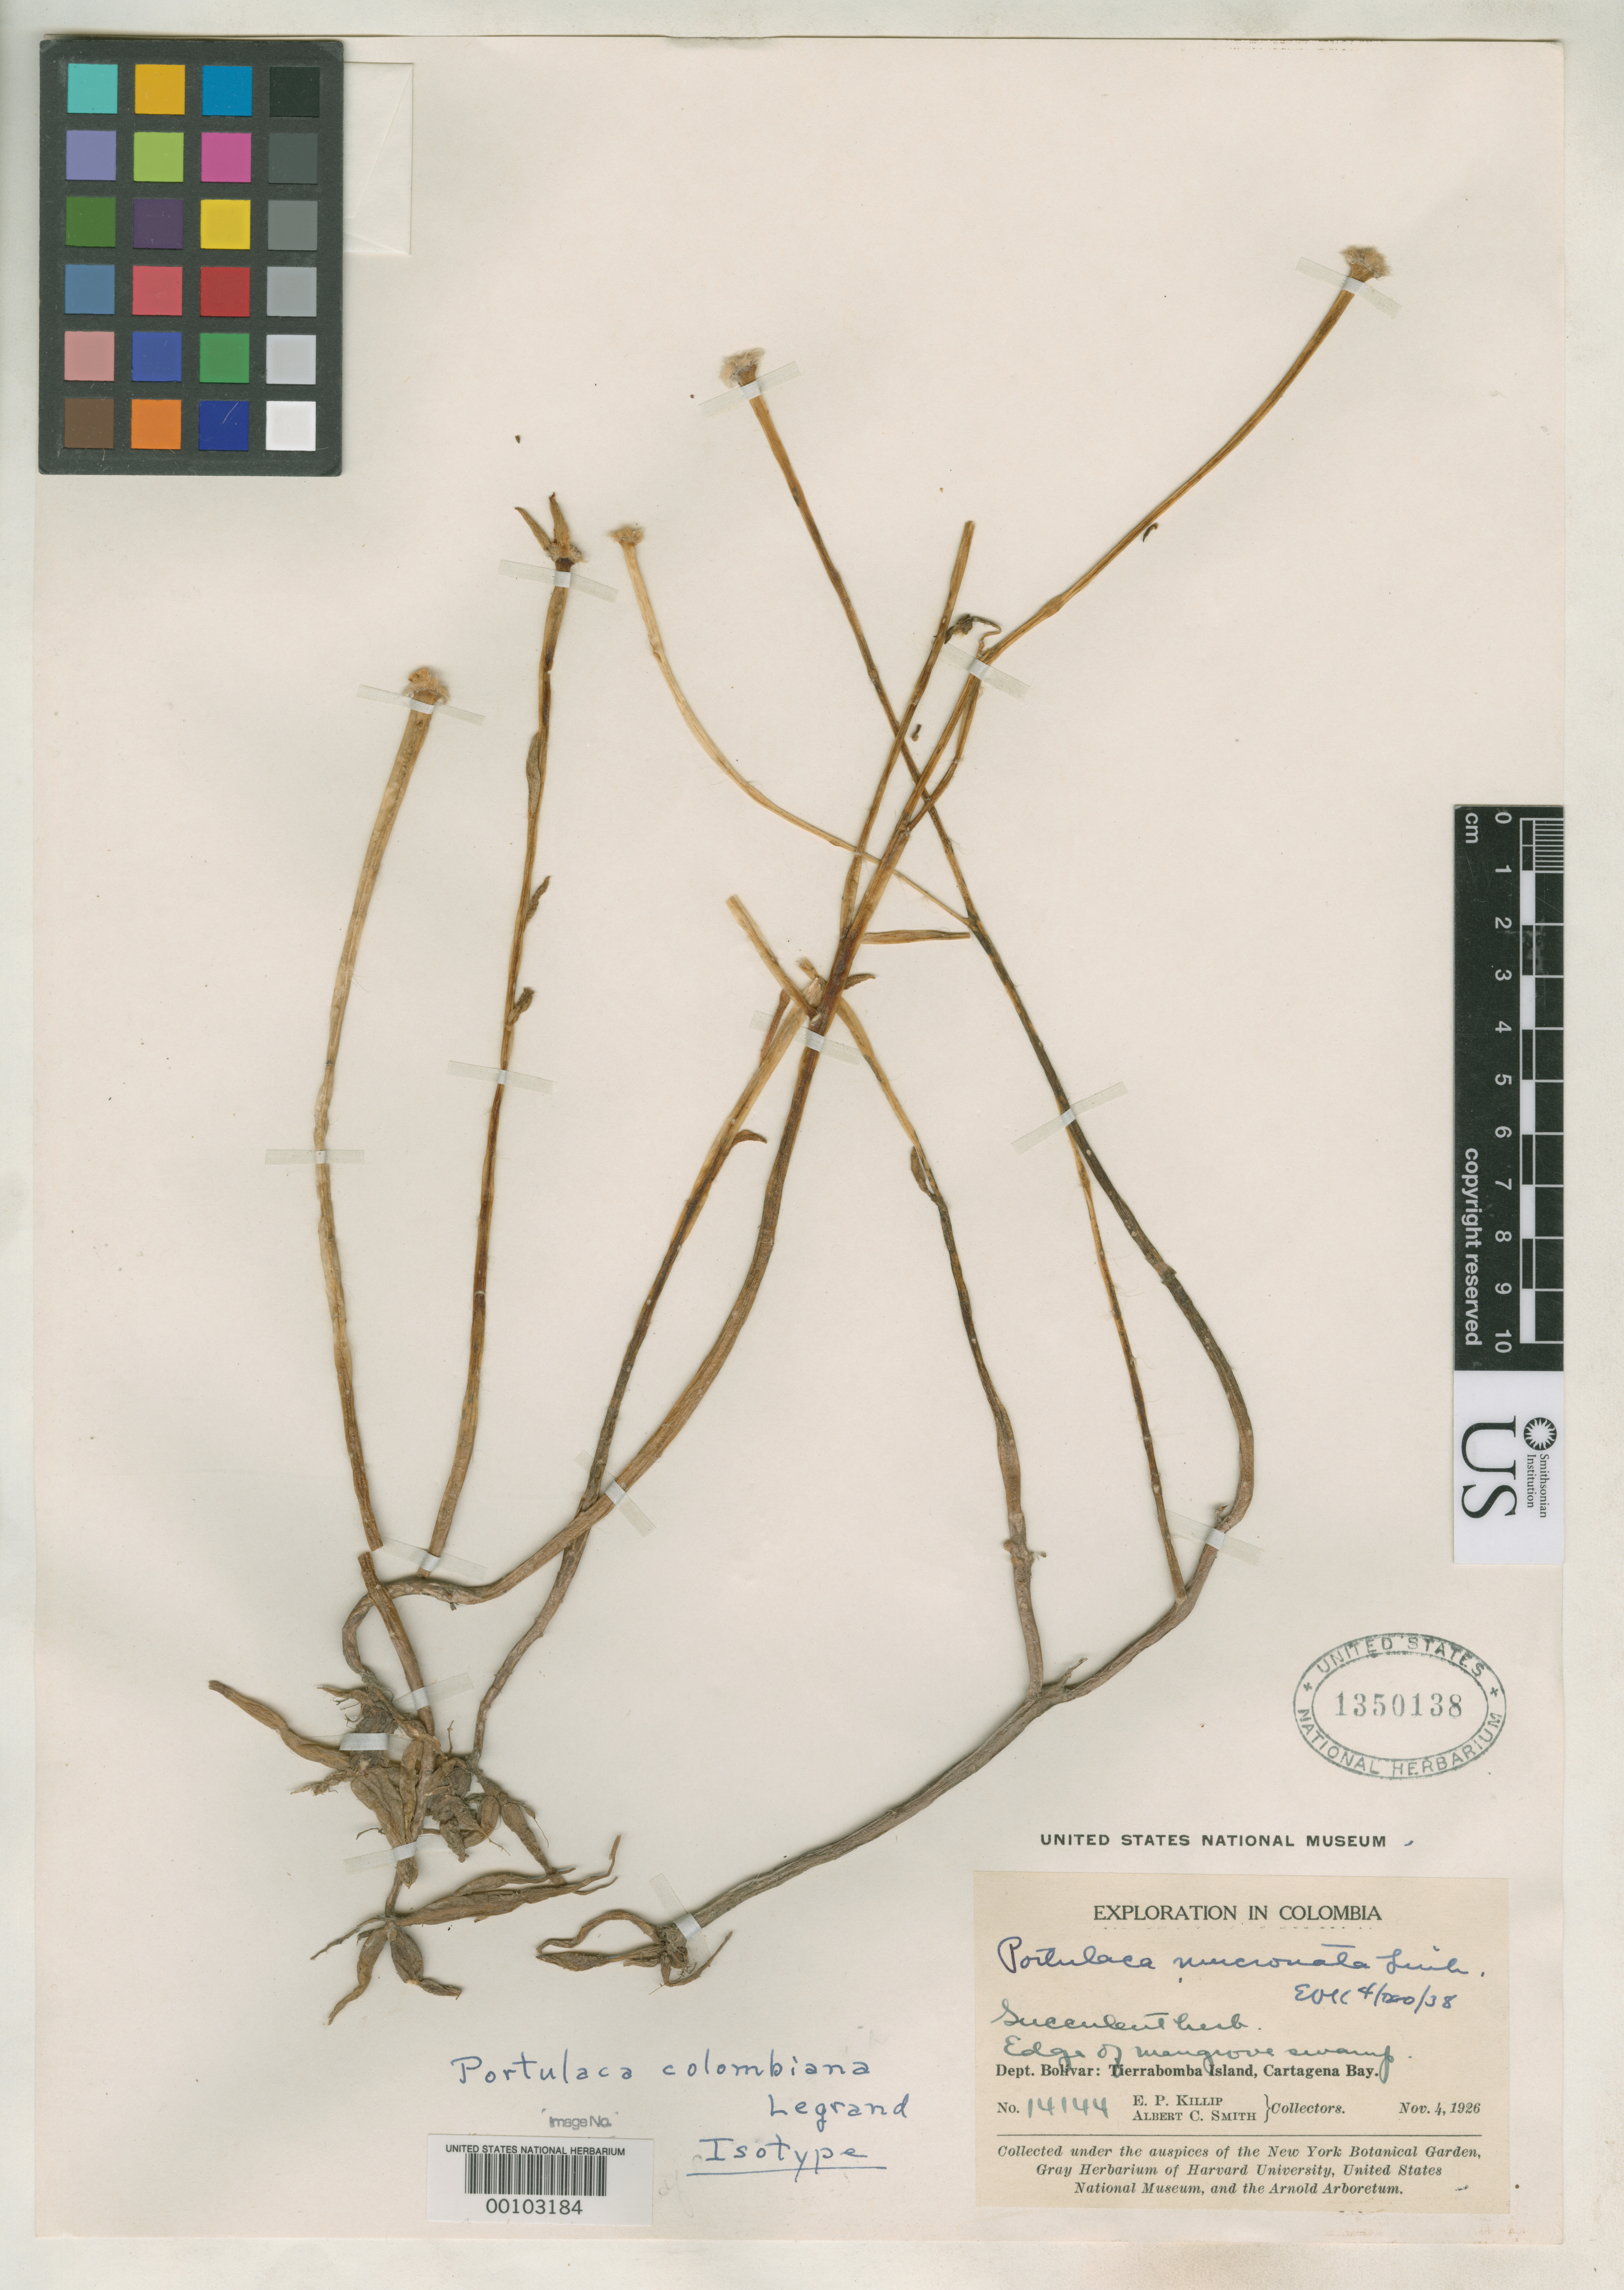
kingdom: Plantae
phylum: Tracheophyta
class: Magnoliopsida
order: Caryophyllales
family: Portulacaceae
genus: Portulaca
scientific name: Portulaca colombiana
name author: D. Legrand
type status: Isotype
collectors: E. P. Killip & A. C. Smith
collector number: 14144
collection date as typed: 04 Nov 1926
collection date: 1926-11-04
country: Colombia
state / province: Bolívar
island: Tierrabomba Island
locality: Cartagena Bay.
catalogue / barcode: US 1350138